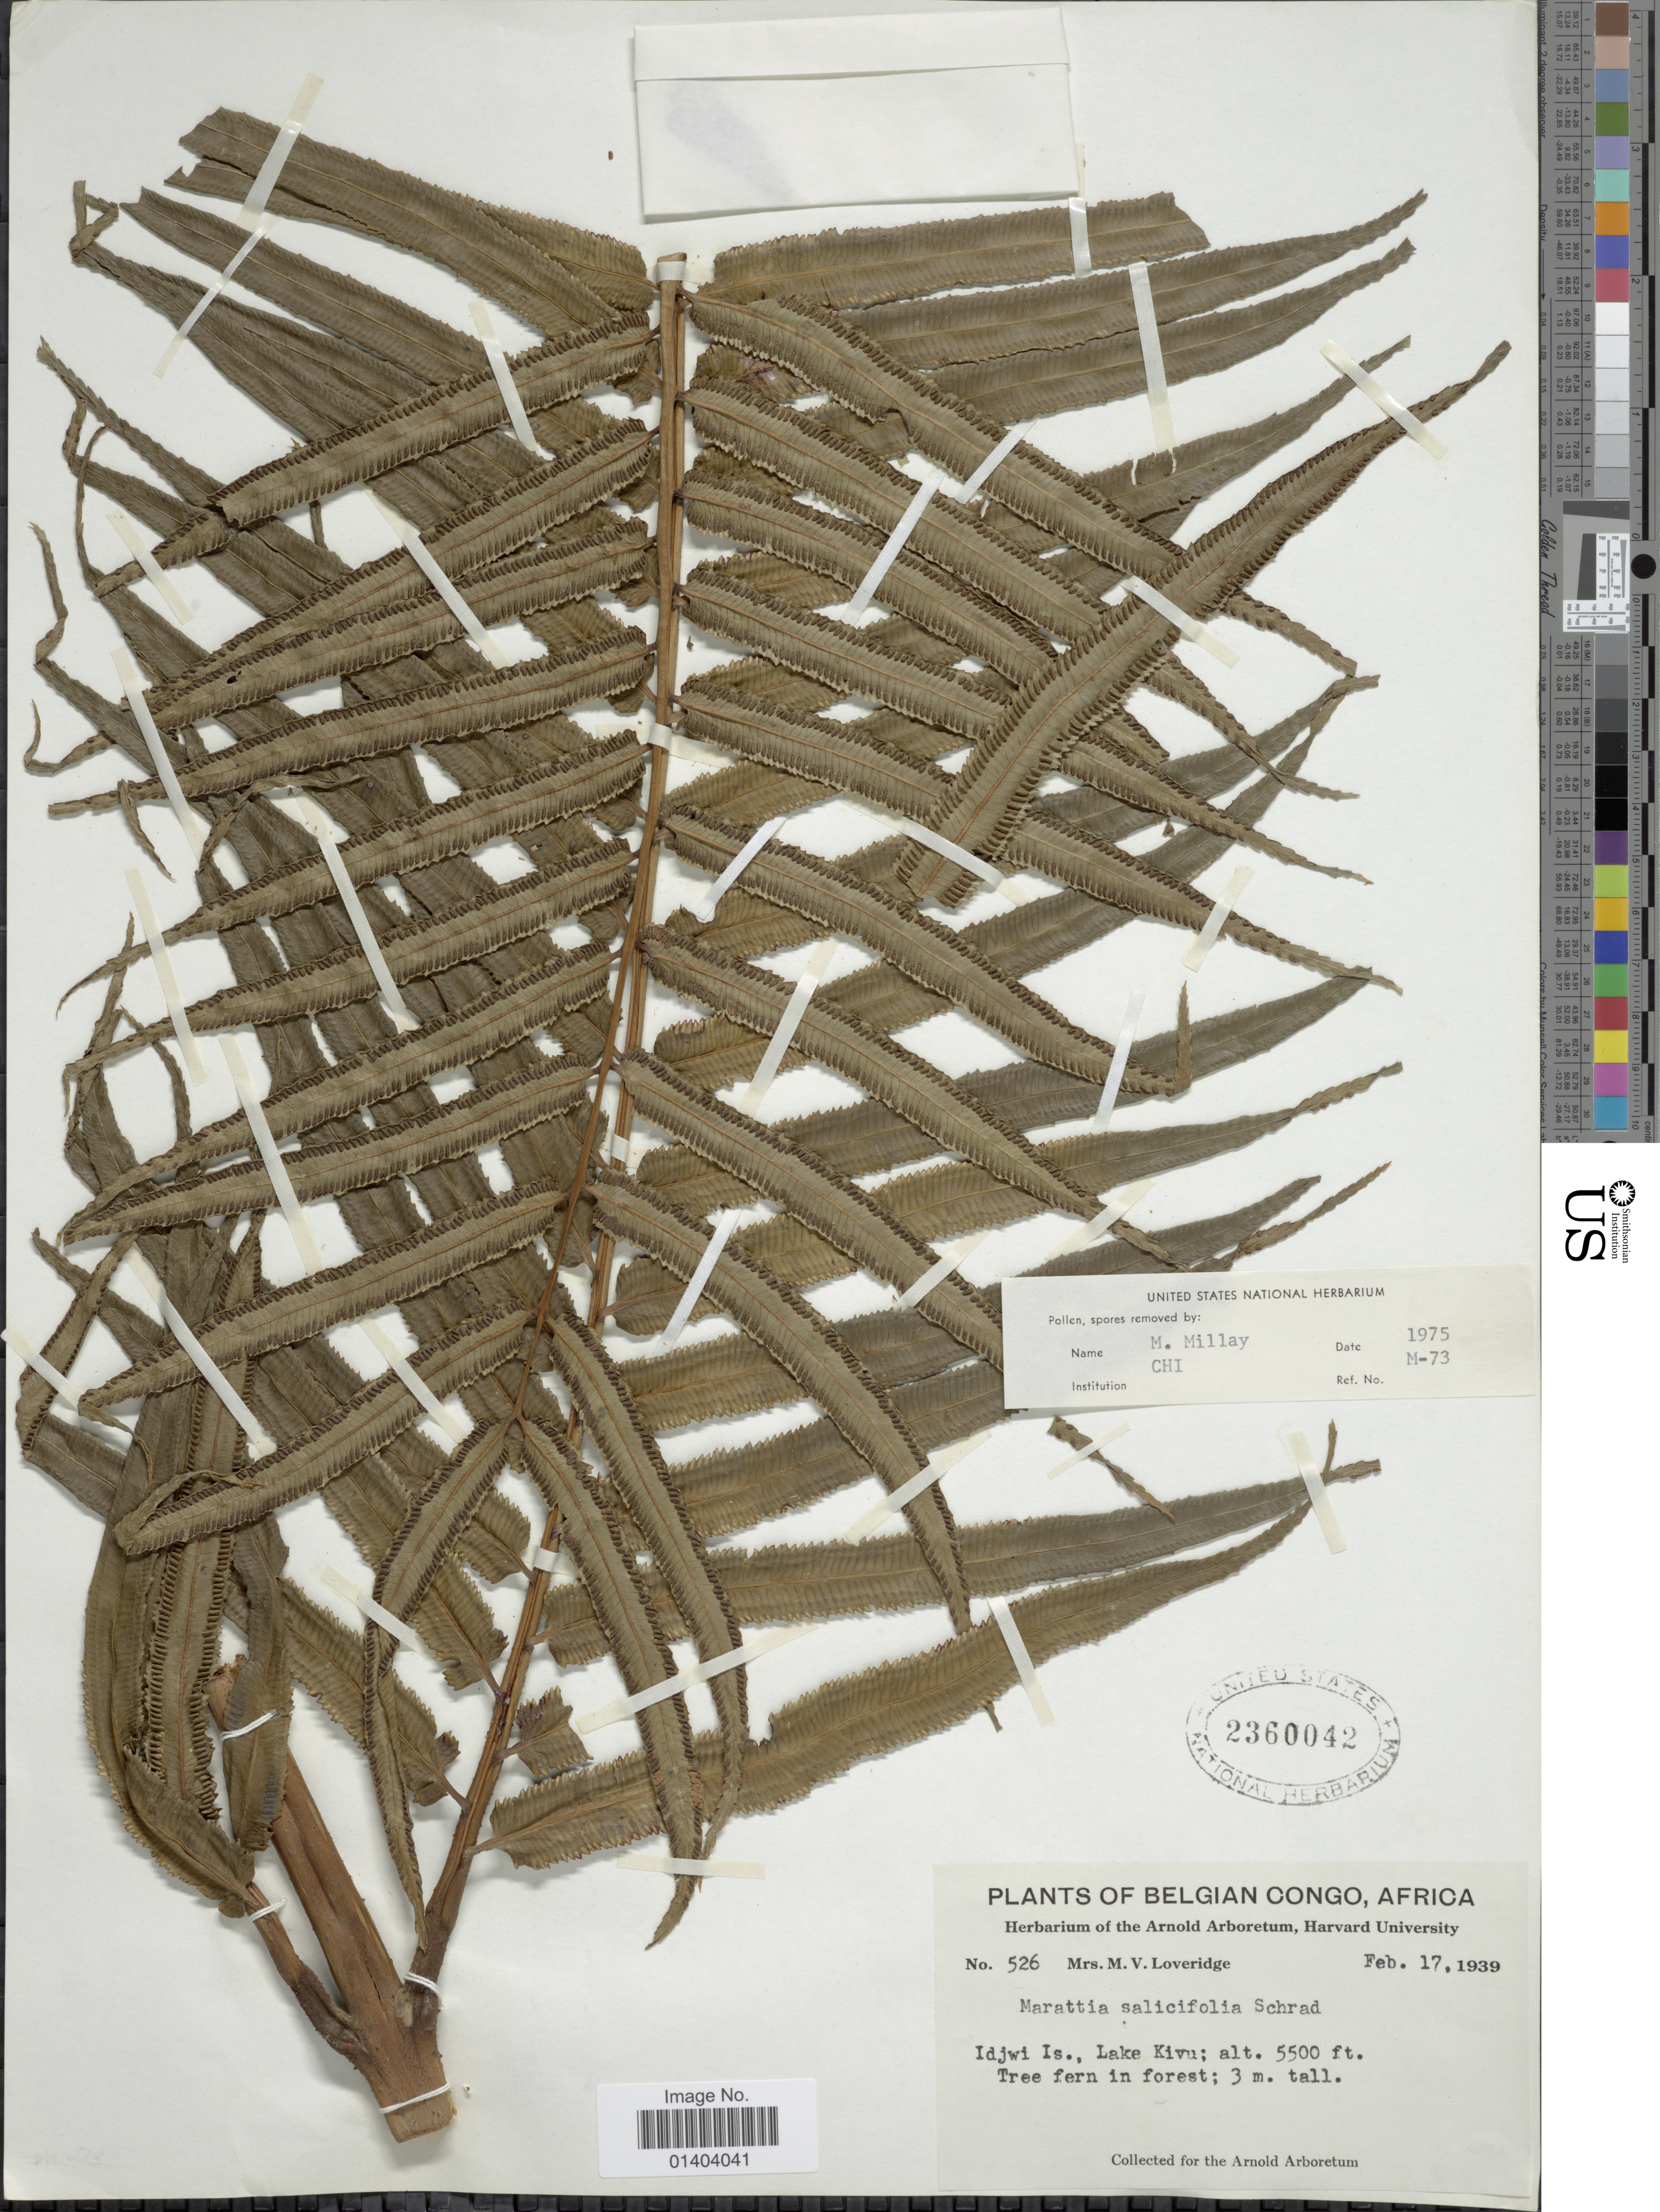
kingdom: Plantae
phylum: Tracheophyta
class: Polypodiopsida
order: Marattiales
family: Marattiaceae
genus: Ptisana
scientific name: Ptisana fraxinea var. salicifolia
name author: (Schrad.) Murdock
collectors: M. Loveridge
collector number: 526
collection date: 1939-02-17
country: Congo, Democratic Republic of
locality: Idjwi Is., Lake Kivu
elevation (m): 1676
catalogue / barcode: US 2360042